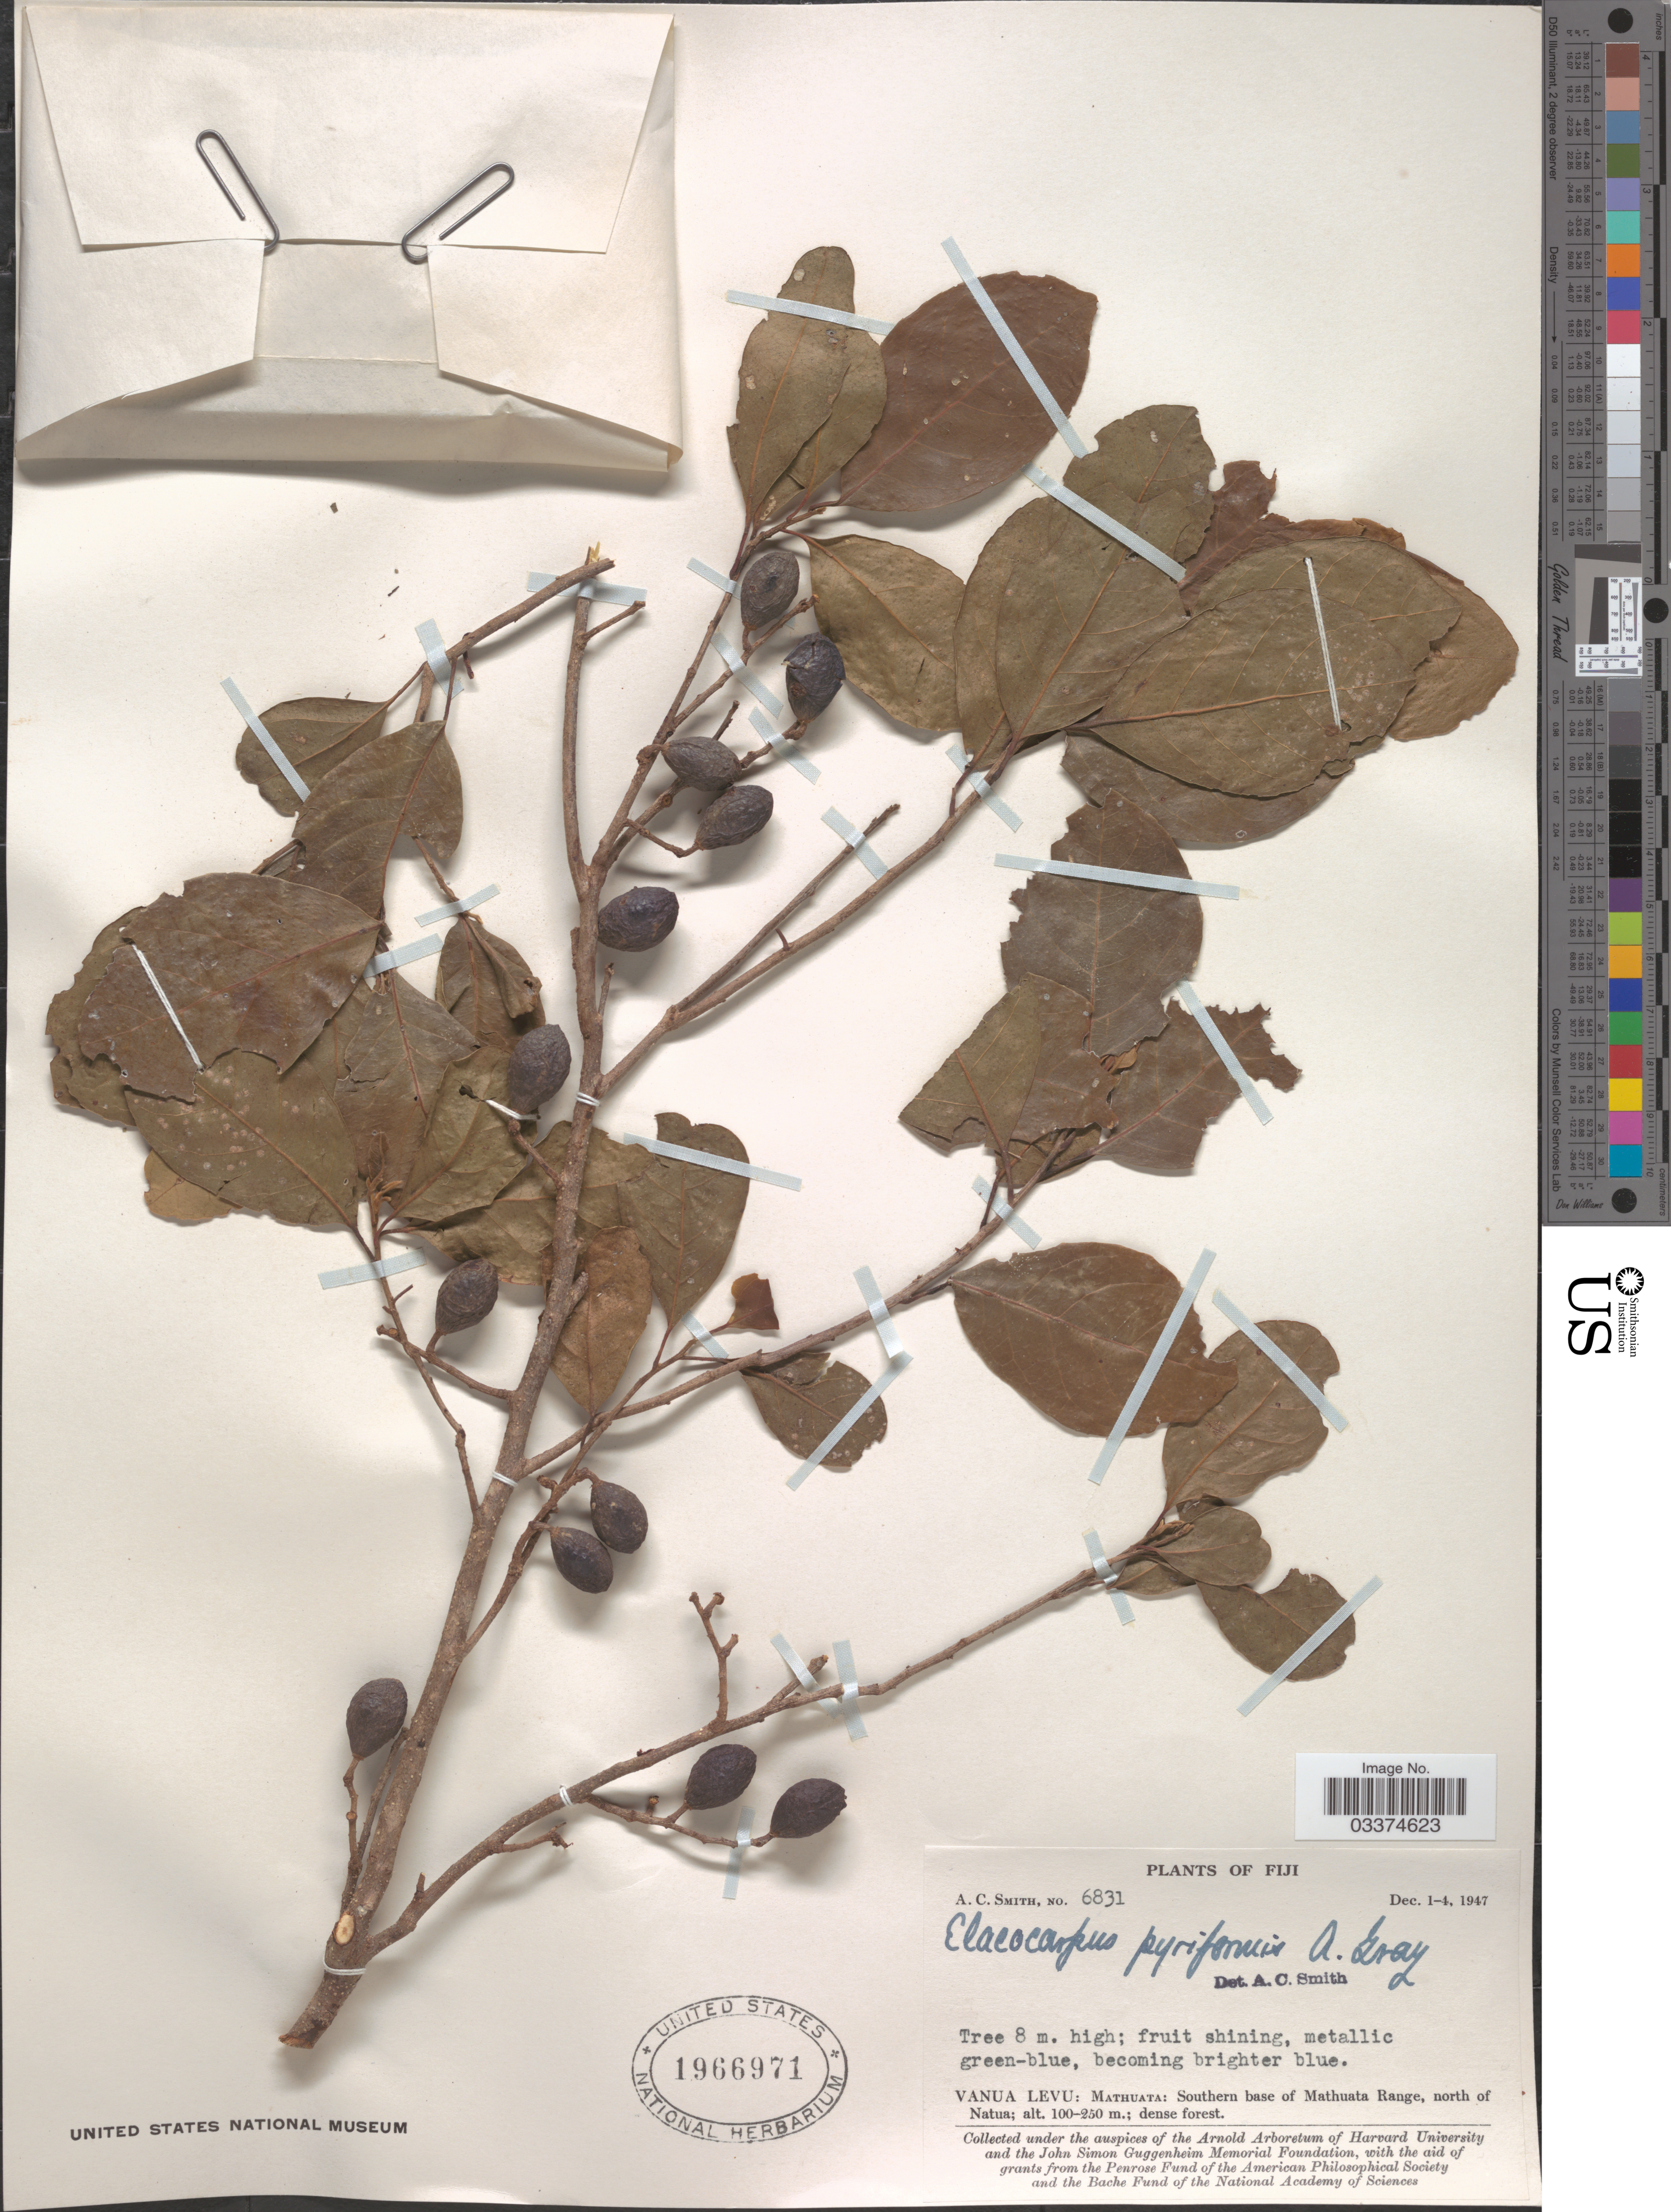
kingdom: Plantae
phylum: Tracheophyta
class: Magnoliopsida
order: Oxalidales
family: Elaeocarpaceae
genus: Elaeocarpus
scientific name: Elaeocarpus pyriformis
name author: A. Gray in Wilkes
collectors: A. C. Smith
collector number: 6831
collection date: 1947-12-01/1947-12-04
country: Fiji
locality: Vanua Levu: Mathuata: Southern base of Mathuata Range, north of Natua.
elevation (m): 100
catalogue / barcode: US 1966971